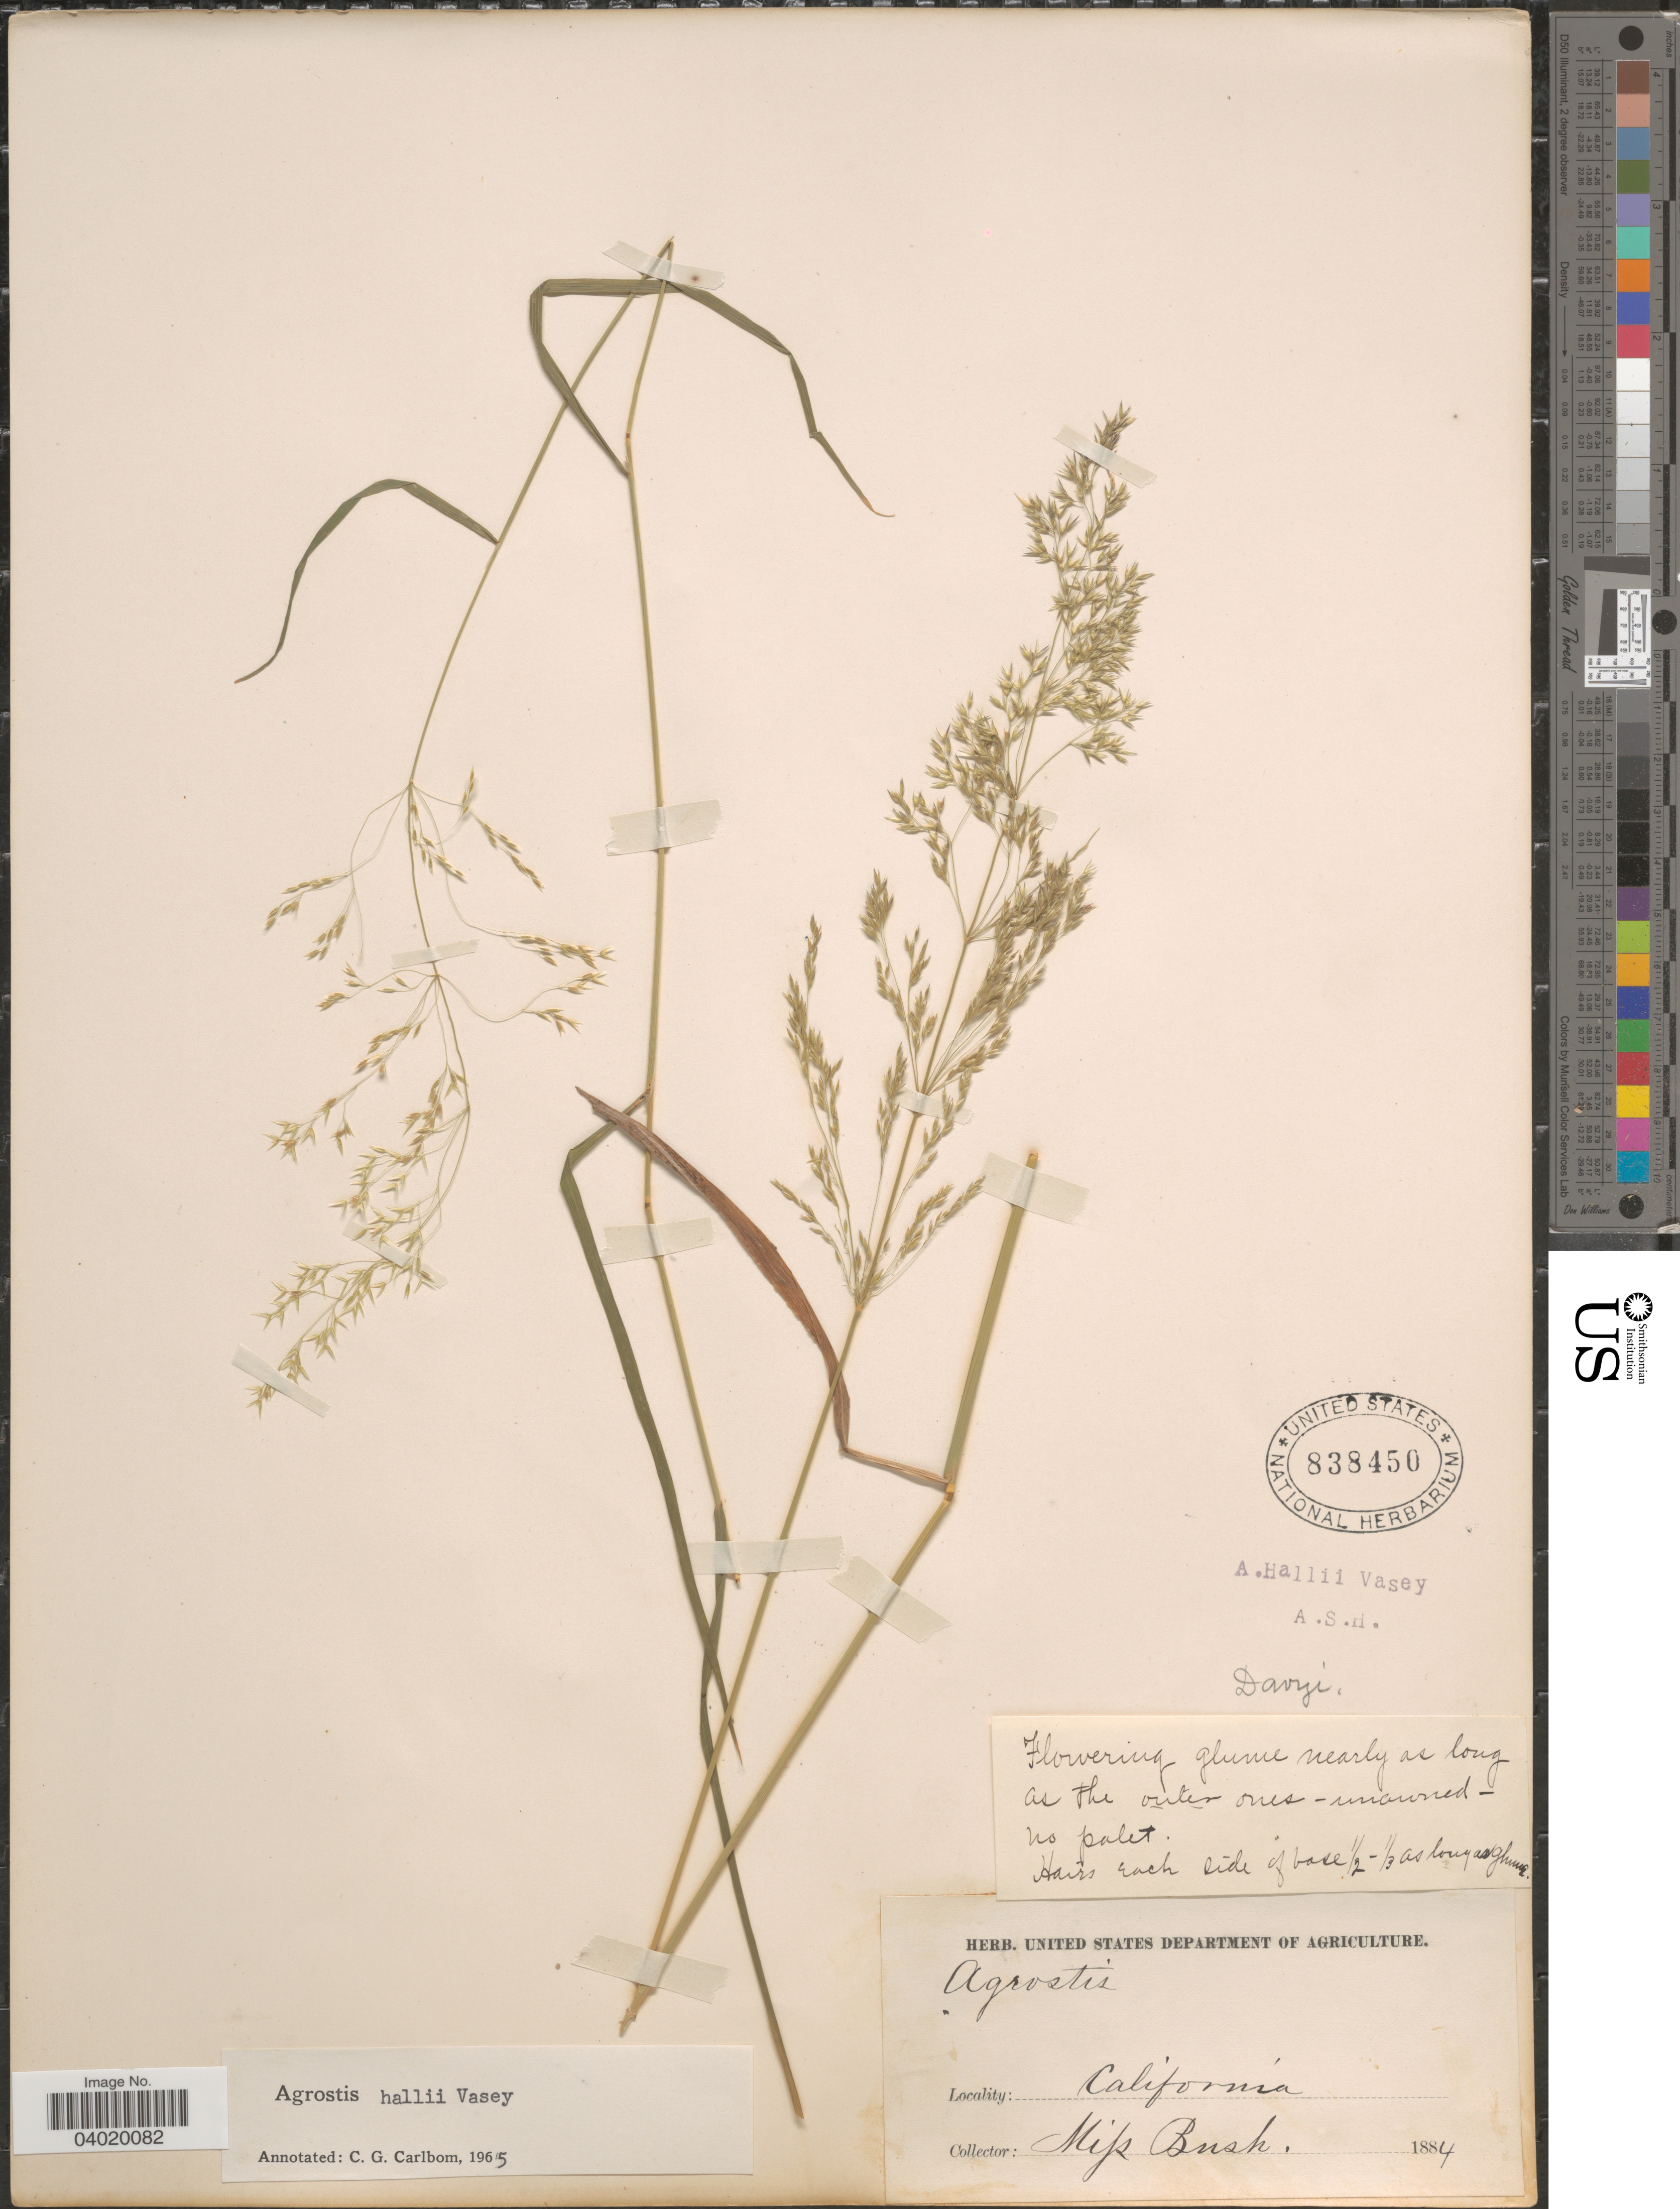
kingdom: Plantae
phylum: Tracheophyta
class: Liliopsida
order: Poales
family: Poaceae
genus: Agrostis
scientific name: Agrostis hallii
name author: Vasey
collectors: Bush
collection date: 1884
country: United States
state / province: California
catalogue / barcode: US 838450